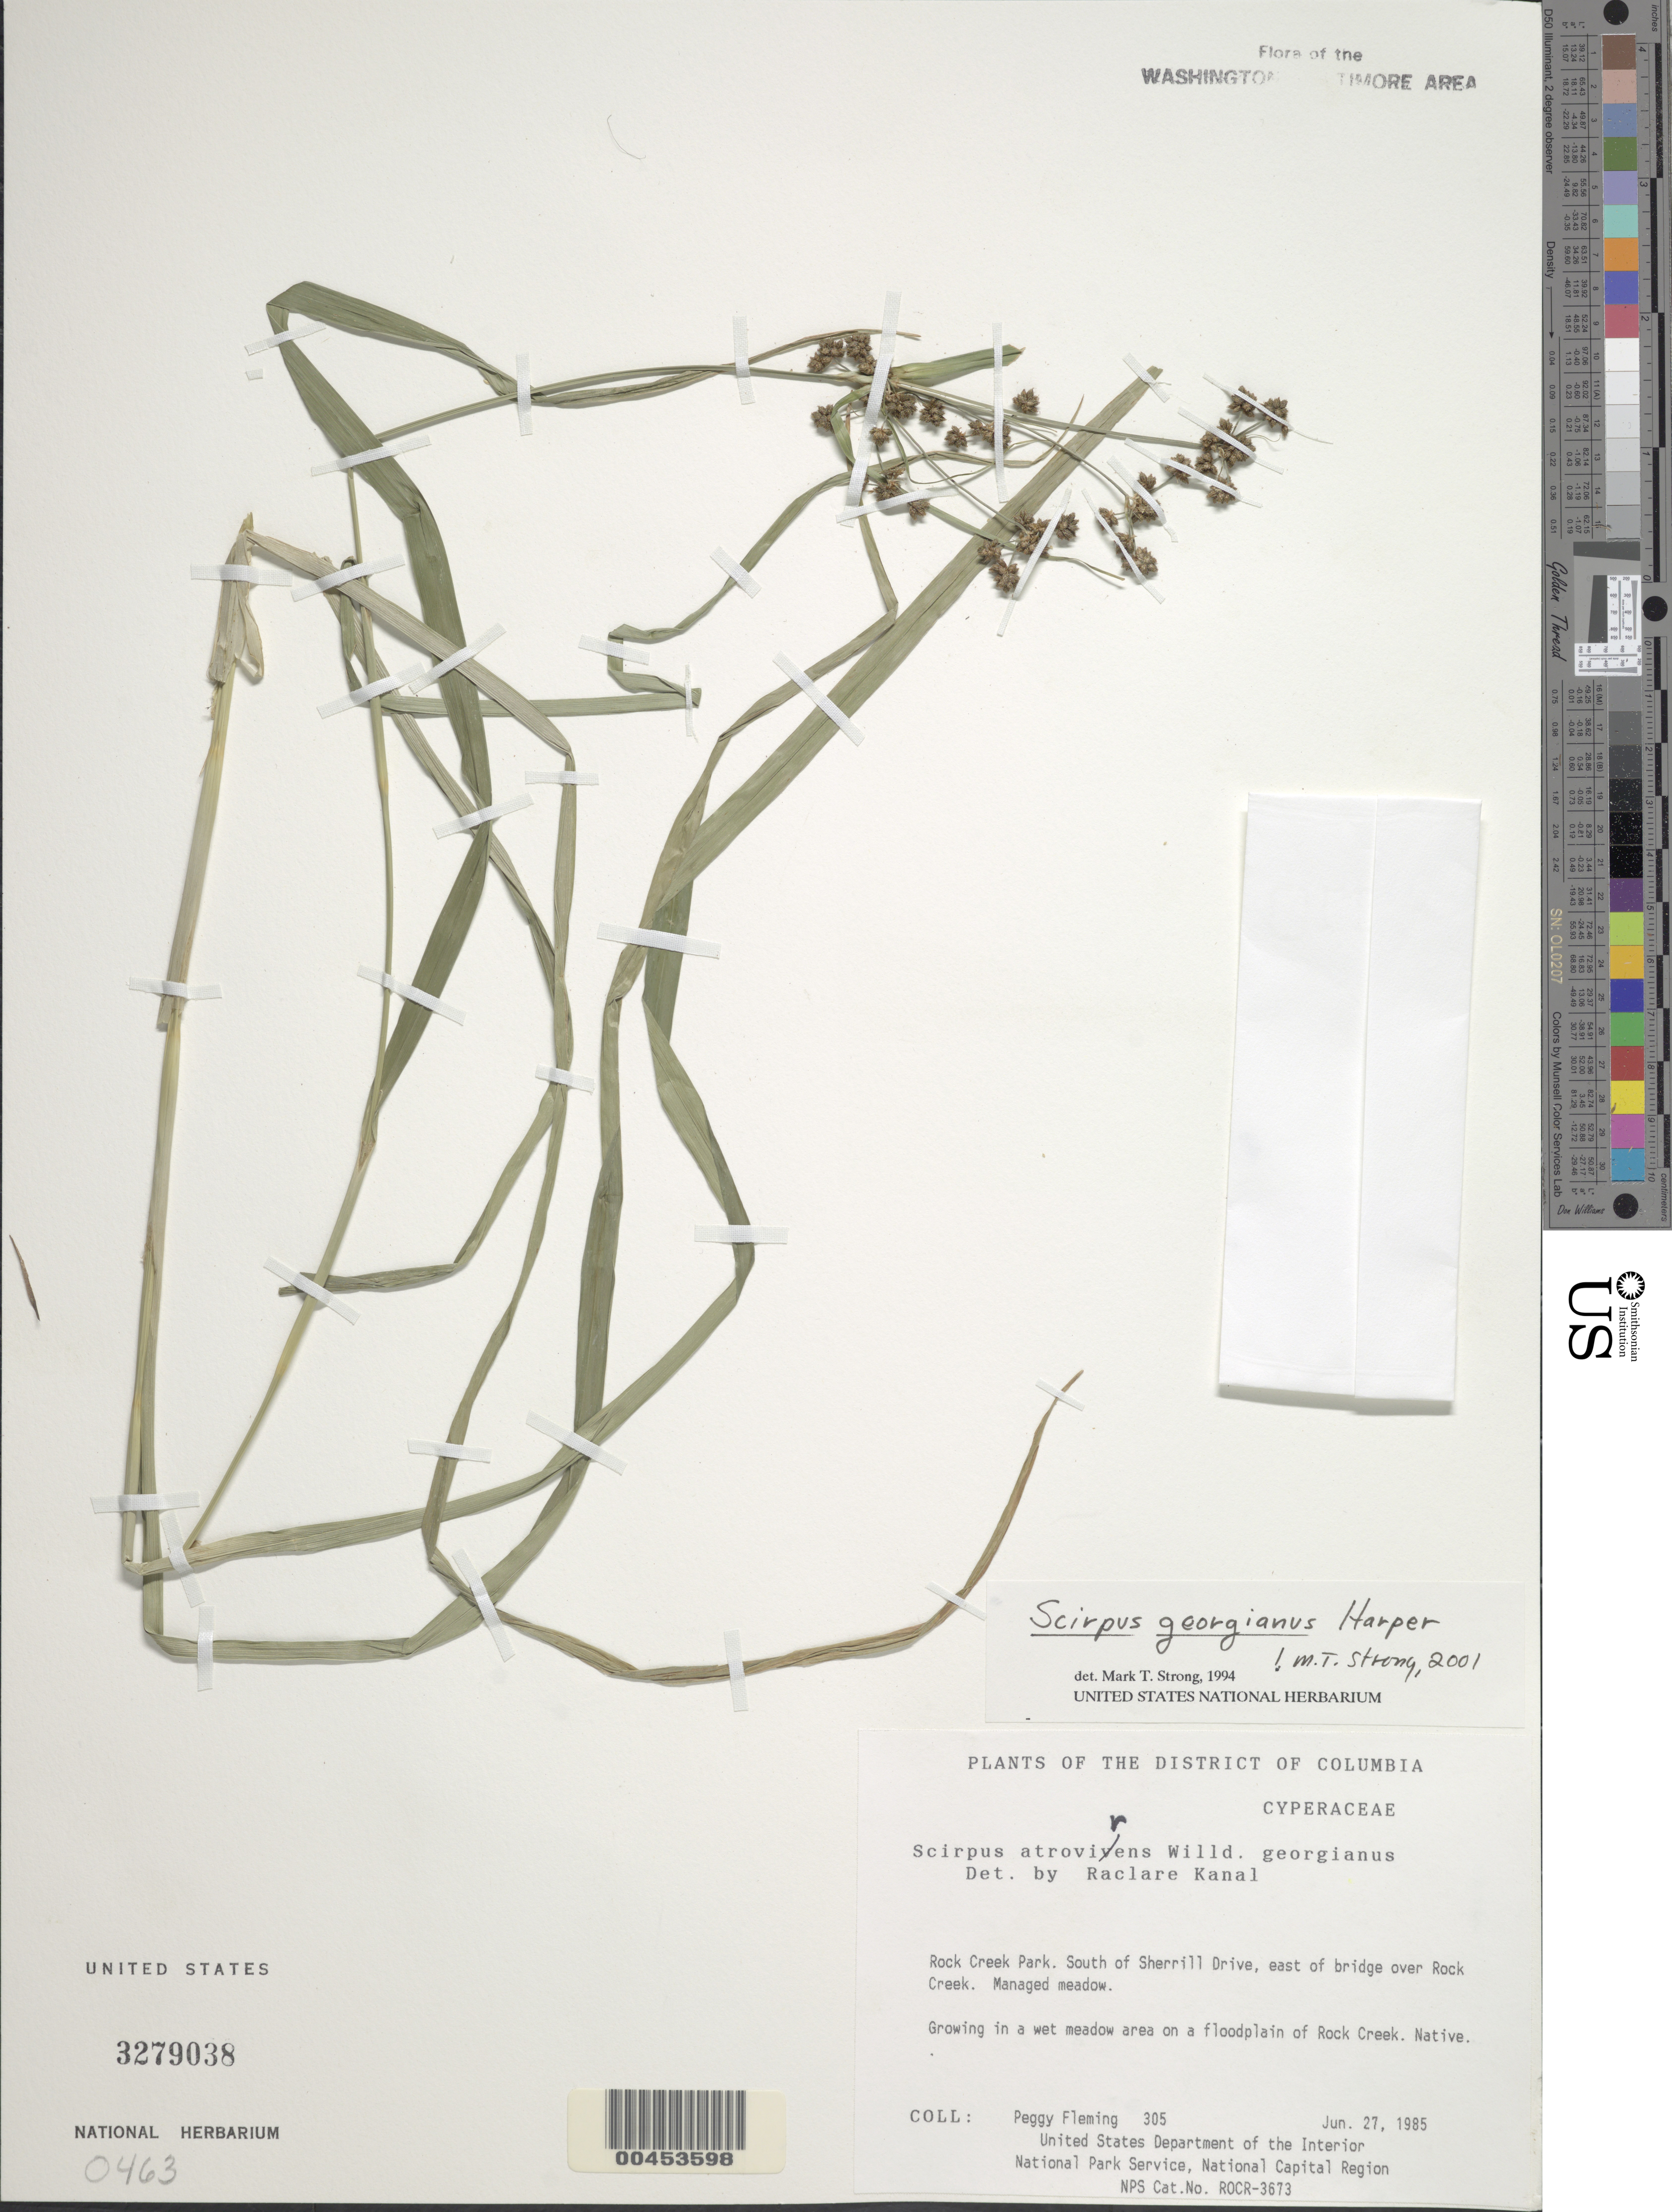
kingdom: Plantae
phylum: Tracheophyta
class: Liliopsida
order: Poales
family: Cyperaceae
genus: Scirpus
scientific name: Scirpus georgianus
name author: R.M. Harper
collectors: P. Fleming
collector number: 305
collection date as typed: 27 Jun 1985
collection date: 1985-06-27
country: United States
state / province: District of Columbia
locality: Rock Creek Park, S of Sherrill Dr, E of Bridge over Rock Creek Rock Creek Park & vicinity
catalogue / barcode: US 3279038